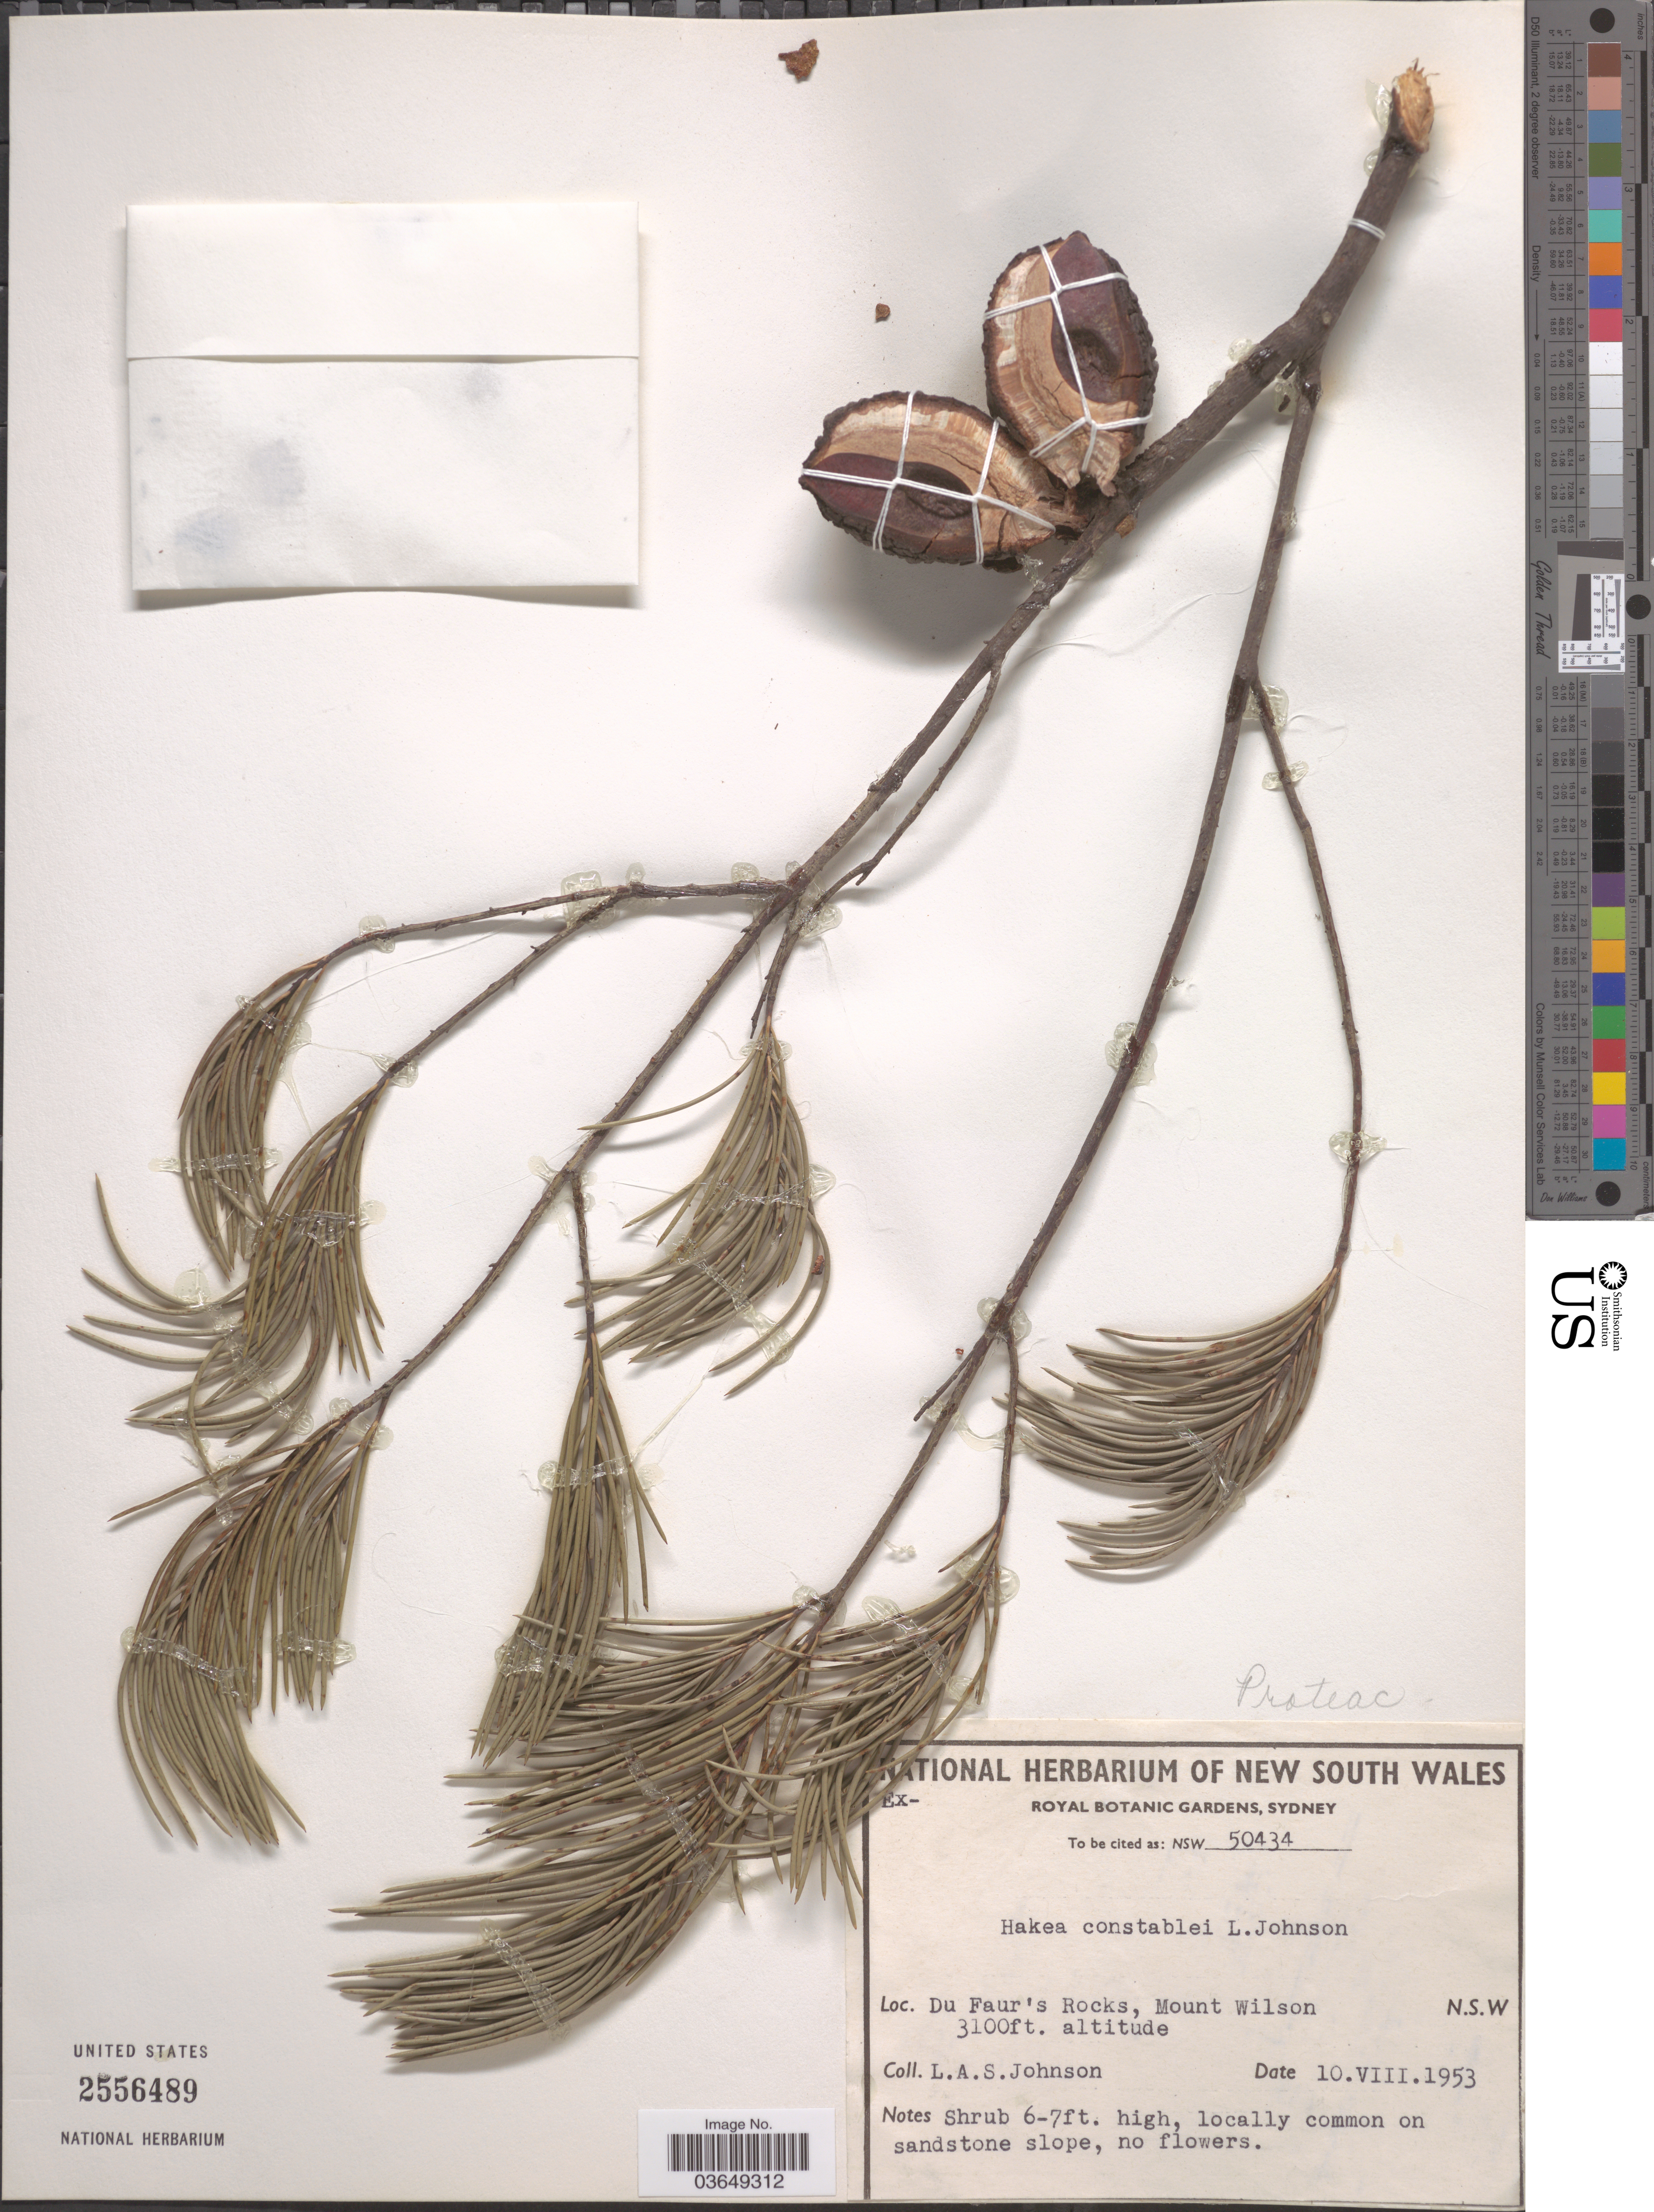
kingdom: Plantae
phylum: Tracheophyta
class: Magnoliopsida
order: Proteales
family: Proteaceae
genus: Hakea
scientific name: Hakea constablei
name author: L.A.S. Johnson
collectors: L. A. S. Johnson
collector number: NSW50434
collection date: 1953-08-10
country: Australia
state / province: New South Wales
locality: Du Faur's Rocks, Mount Wilson.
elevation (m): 945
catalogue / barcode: US 2556489